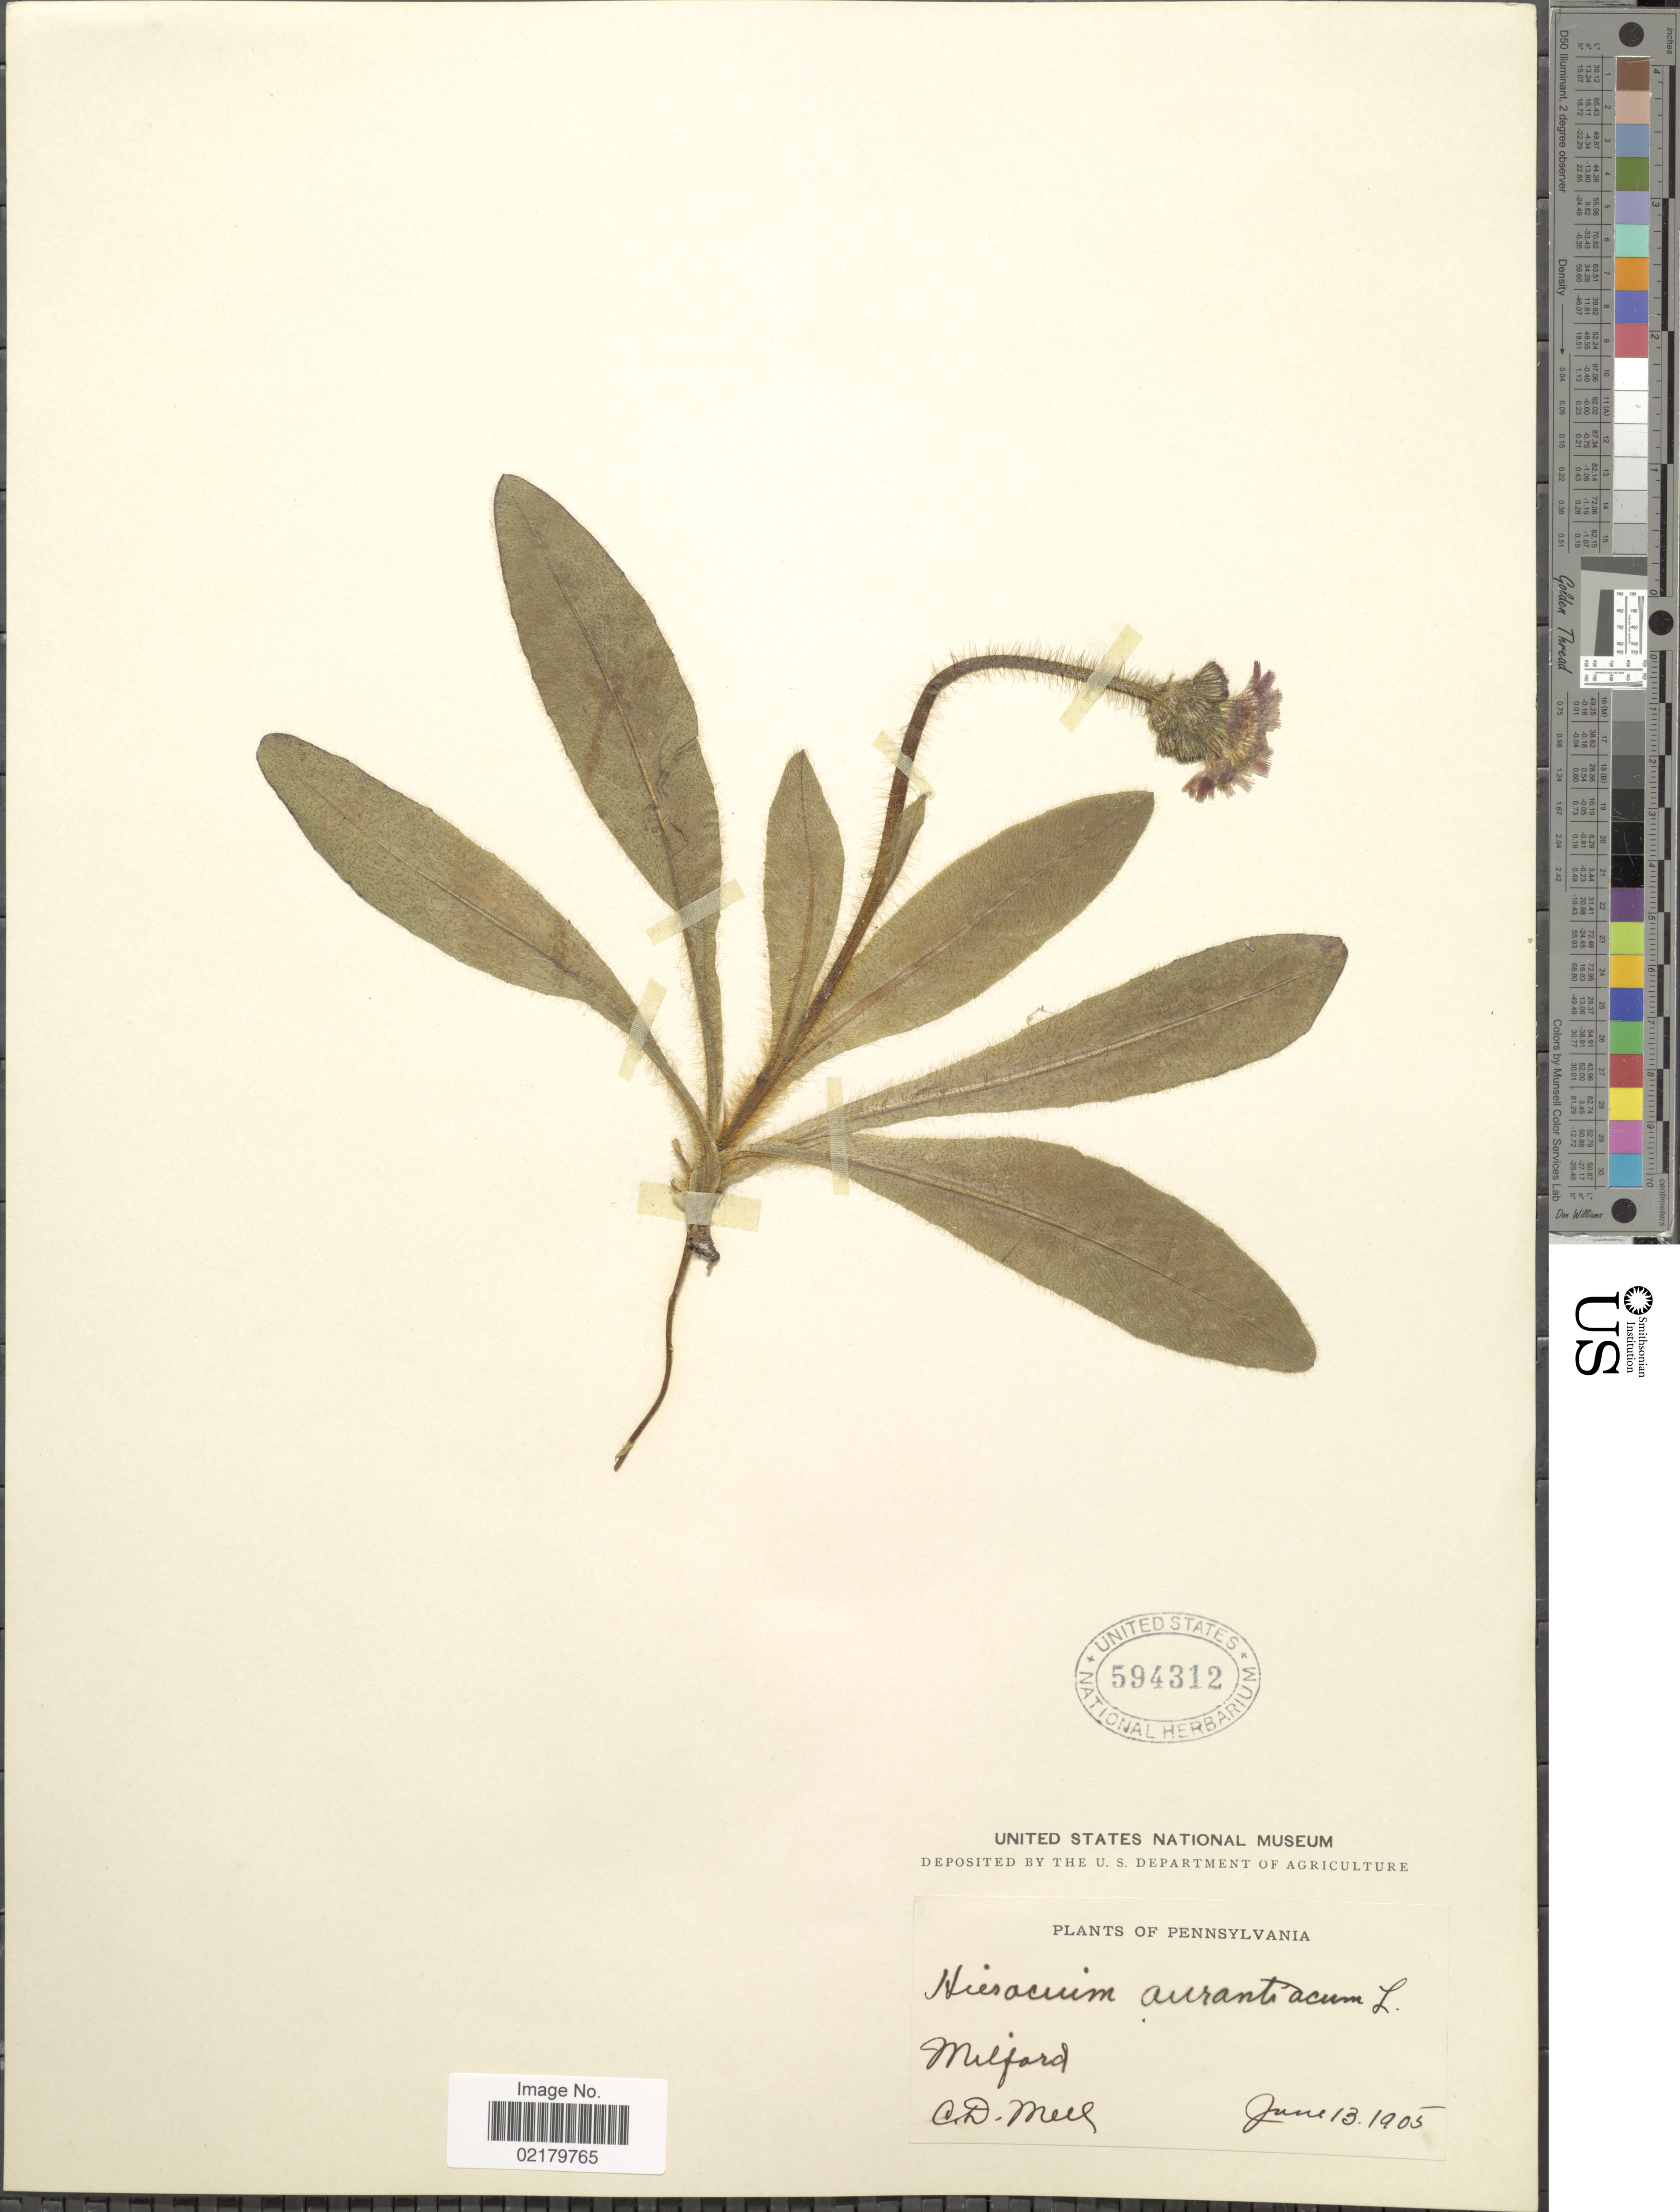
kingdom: Plantae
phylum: Tracheophyta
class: Magnoliopsida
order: Asterales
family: Asteraceae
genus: Pilosella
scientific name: Pilosella aurantiaca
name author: (L.) F.W. Schultz & Sch. Bip.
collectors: C. Meel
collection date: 1905-06-13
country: United States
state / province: Pennsylvania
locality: Melford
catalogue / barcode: US 594312